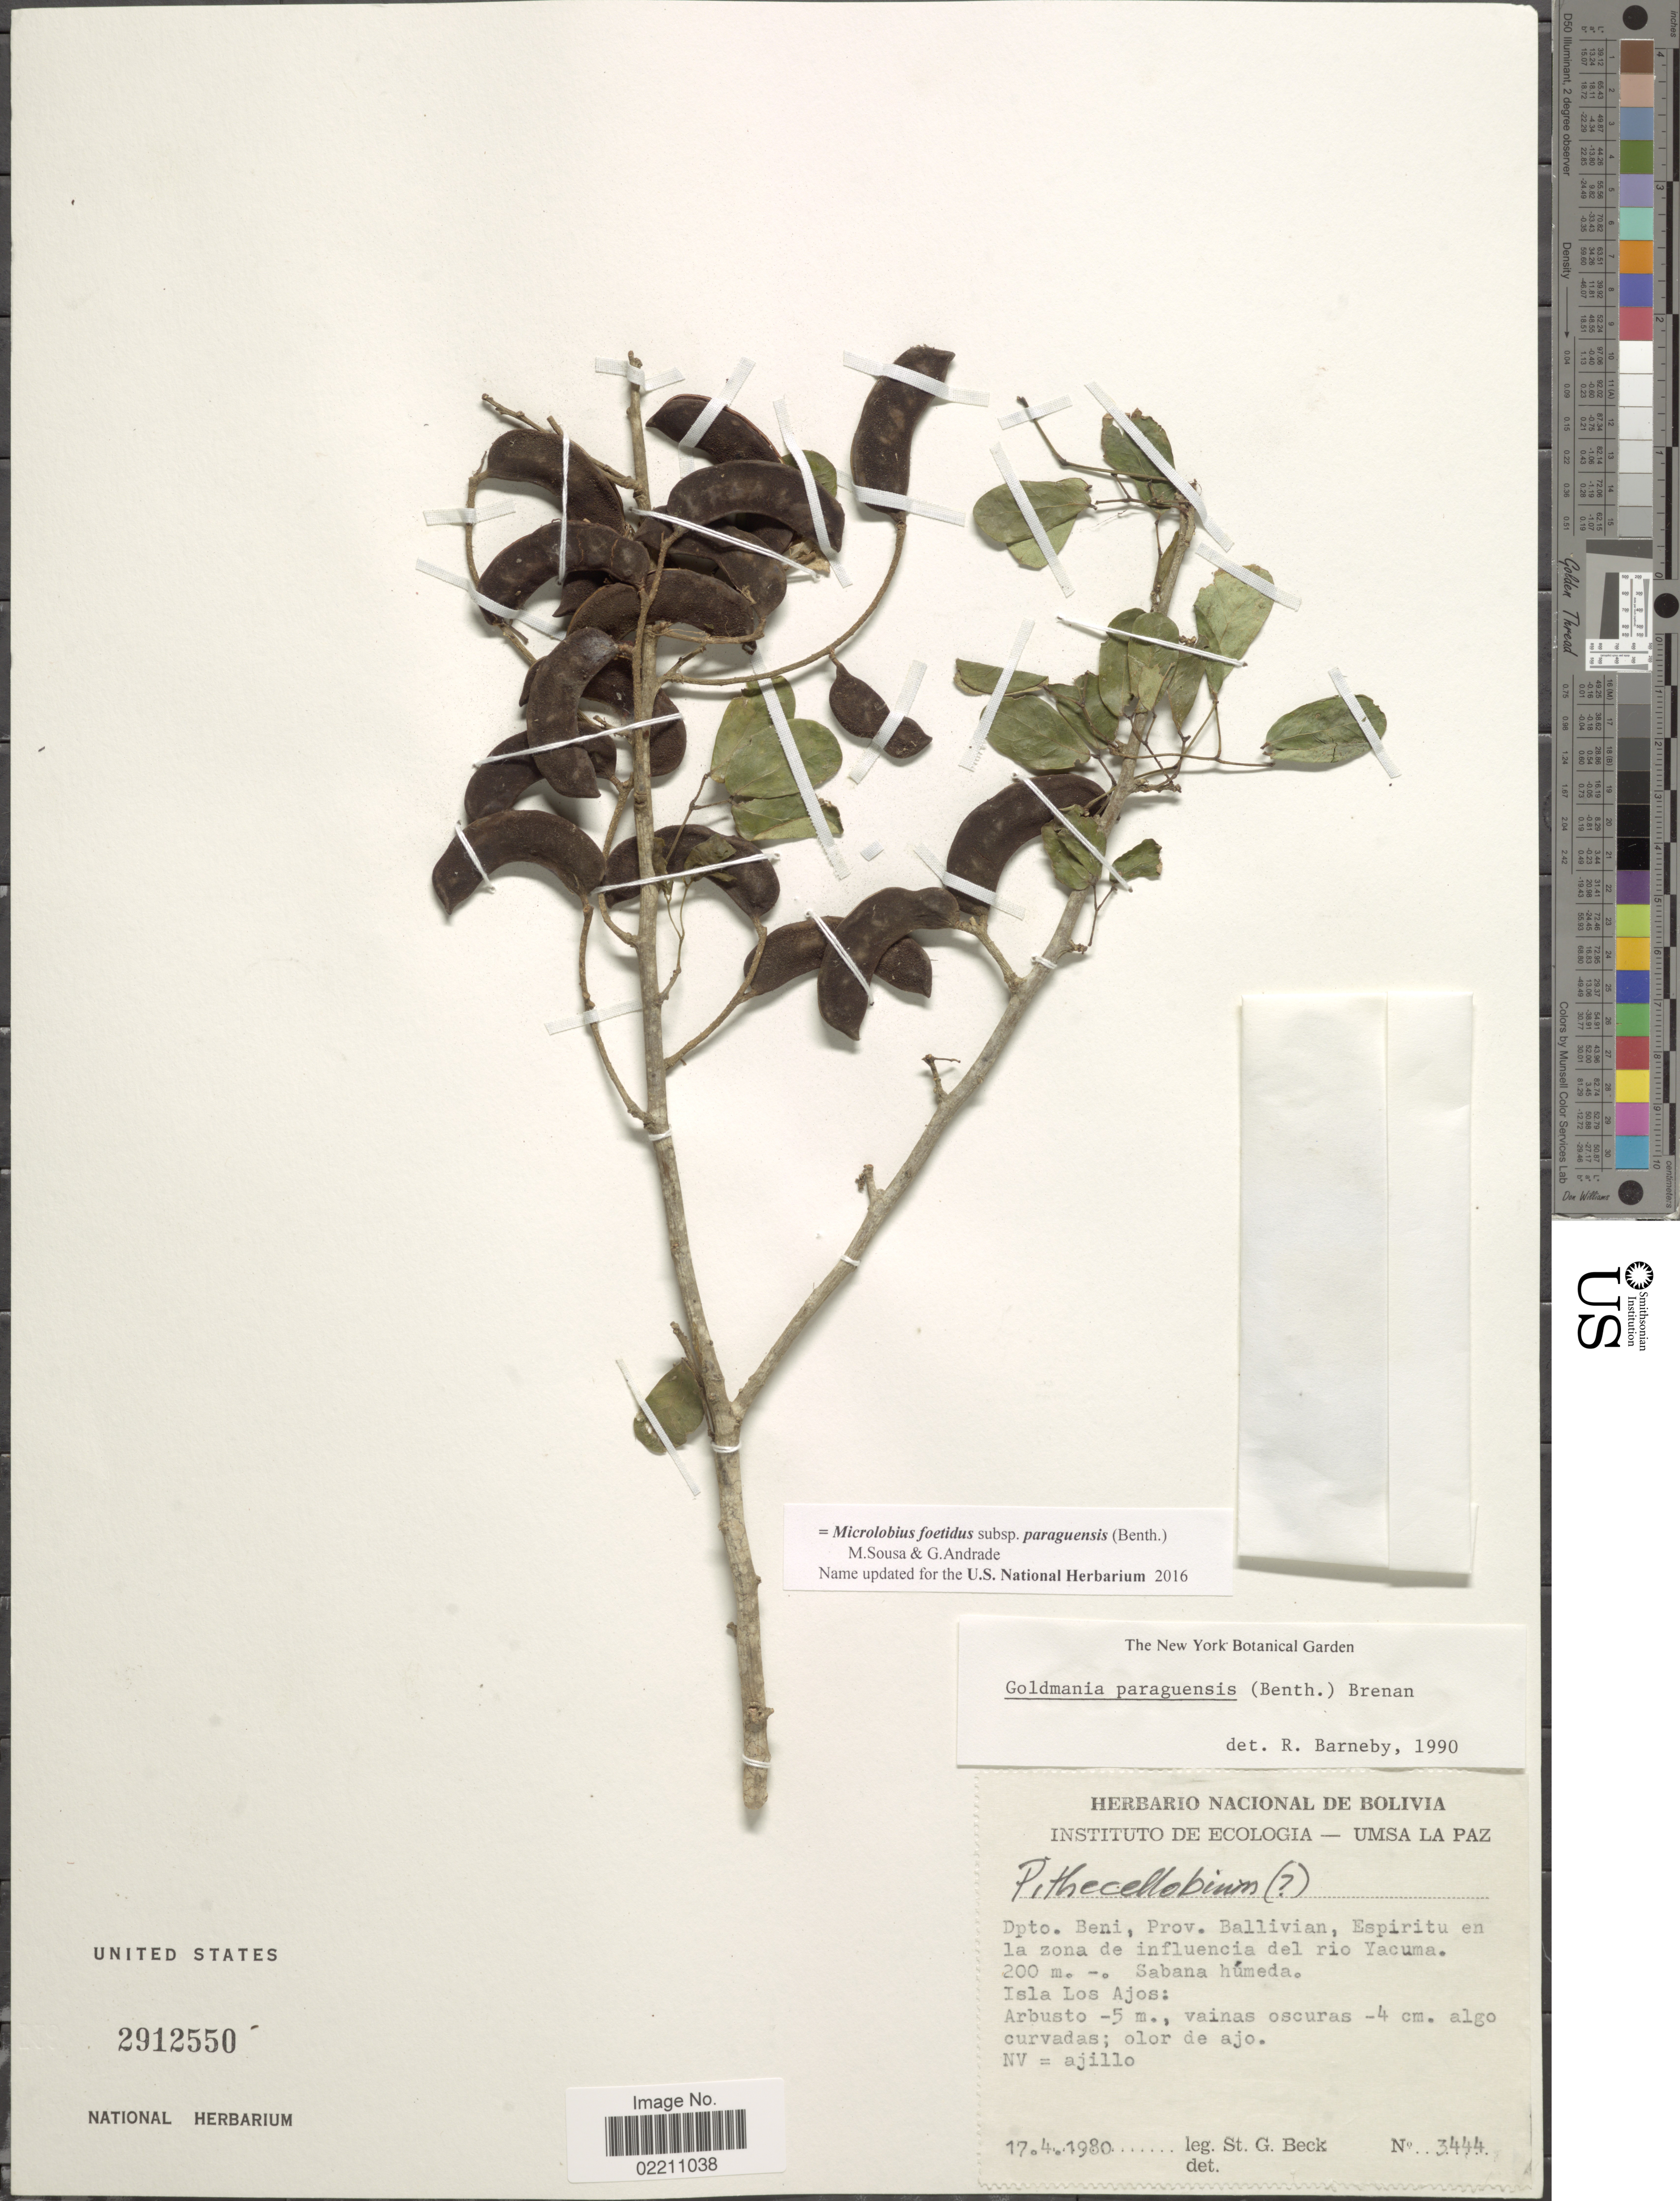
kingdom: Plantae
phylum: Tracheophyta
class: Magnoliopsida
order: Fabales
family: Fabaceae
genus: Microlobius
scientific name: Microlobius foetidus subsp. paraguensis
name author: (Benth.) M. Sousa & G. Andrade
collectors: S. G. Beck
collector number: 3444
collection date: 1980-04-17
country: Bolivia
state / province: Beni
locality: Prov. Ballivian, Espiritu en la zona de influencia del rio Yacuma. Isla Los Ajos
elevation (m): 200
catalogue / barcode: US 2912550